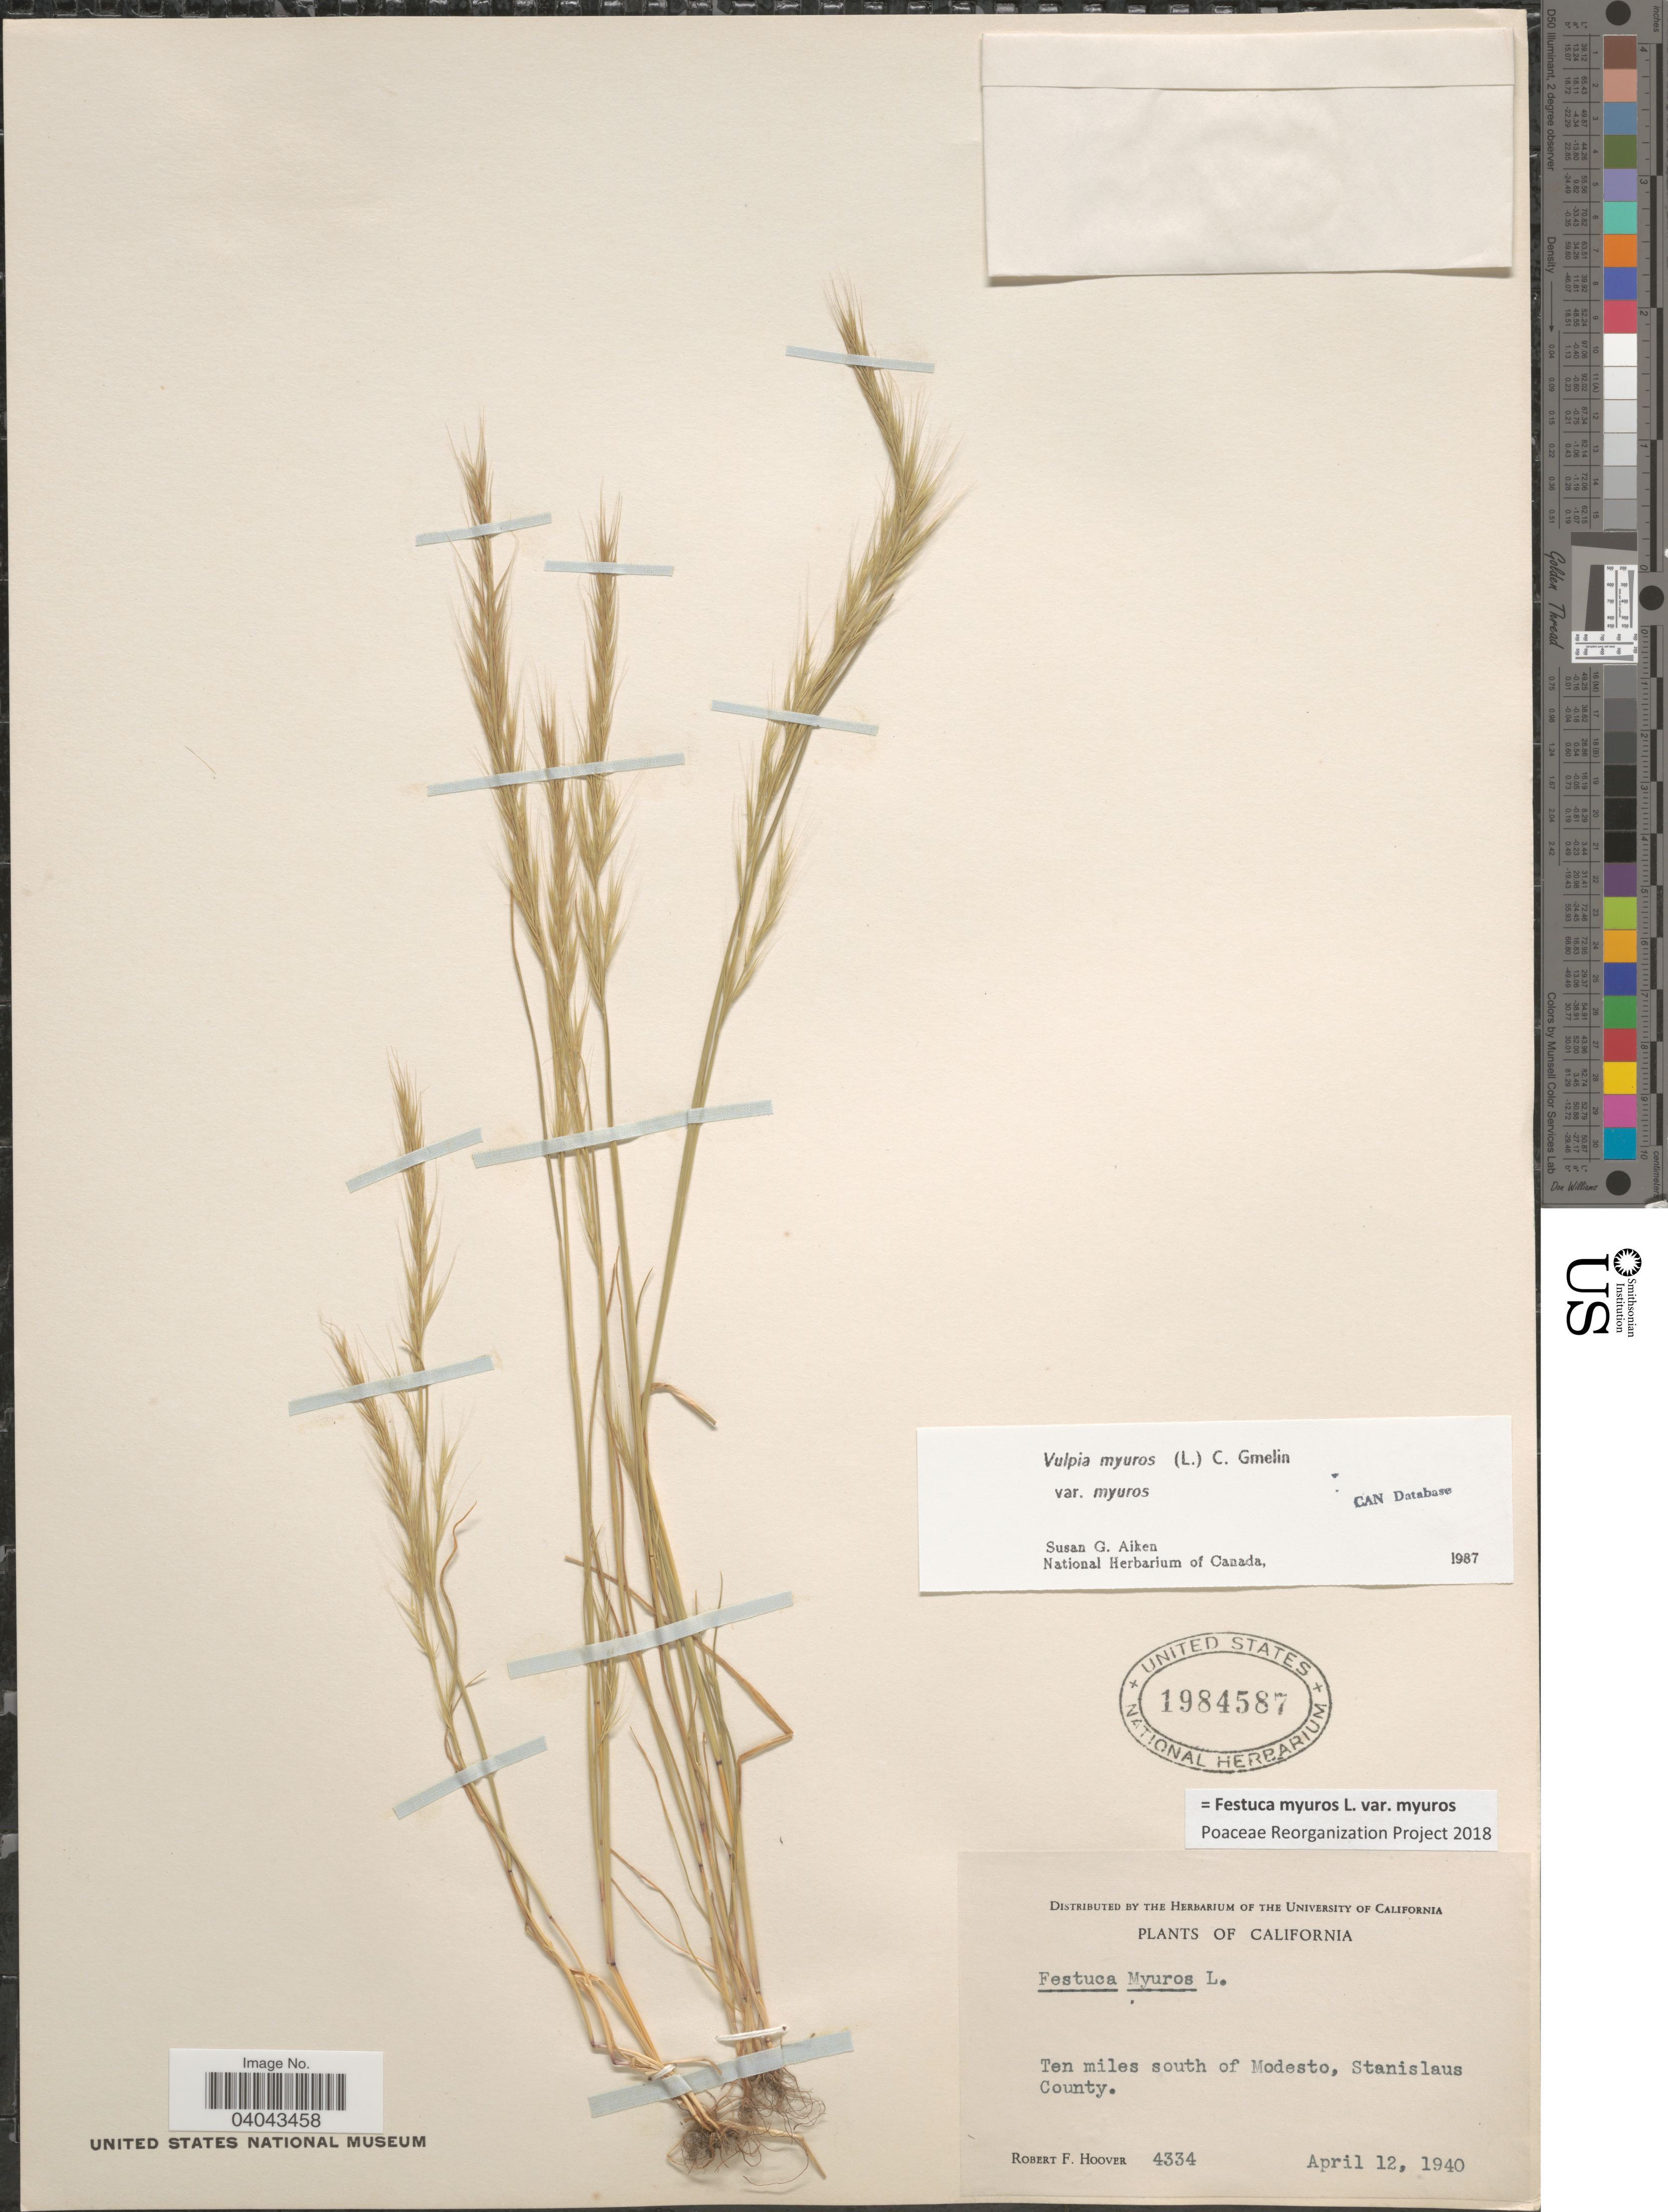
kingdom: Plantae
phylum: Tracheophyta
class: Liliopsida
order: Poales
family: Poaceae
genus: Festuca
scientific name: Festuca myuros var. myuros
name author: L.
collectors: R. F. Hoover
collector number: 4334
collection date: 1940-04-12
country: United States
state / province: California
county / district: Stanislaus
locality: Ten miles south of Modesto, Stanislaus County.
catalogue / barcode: US 1984587